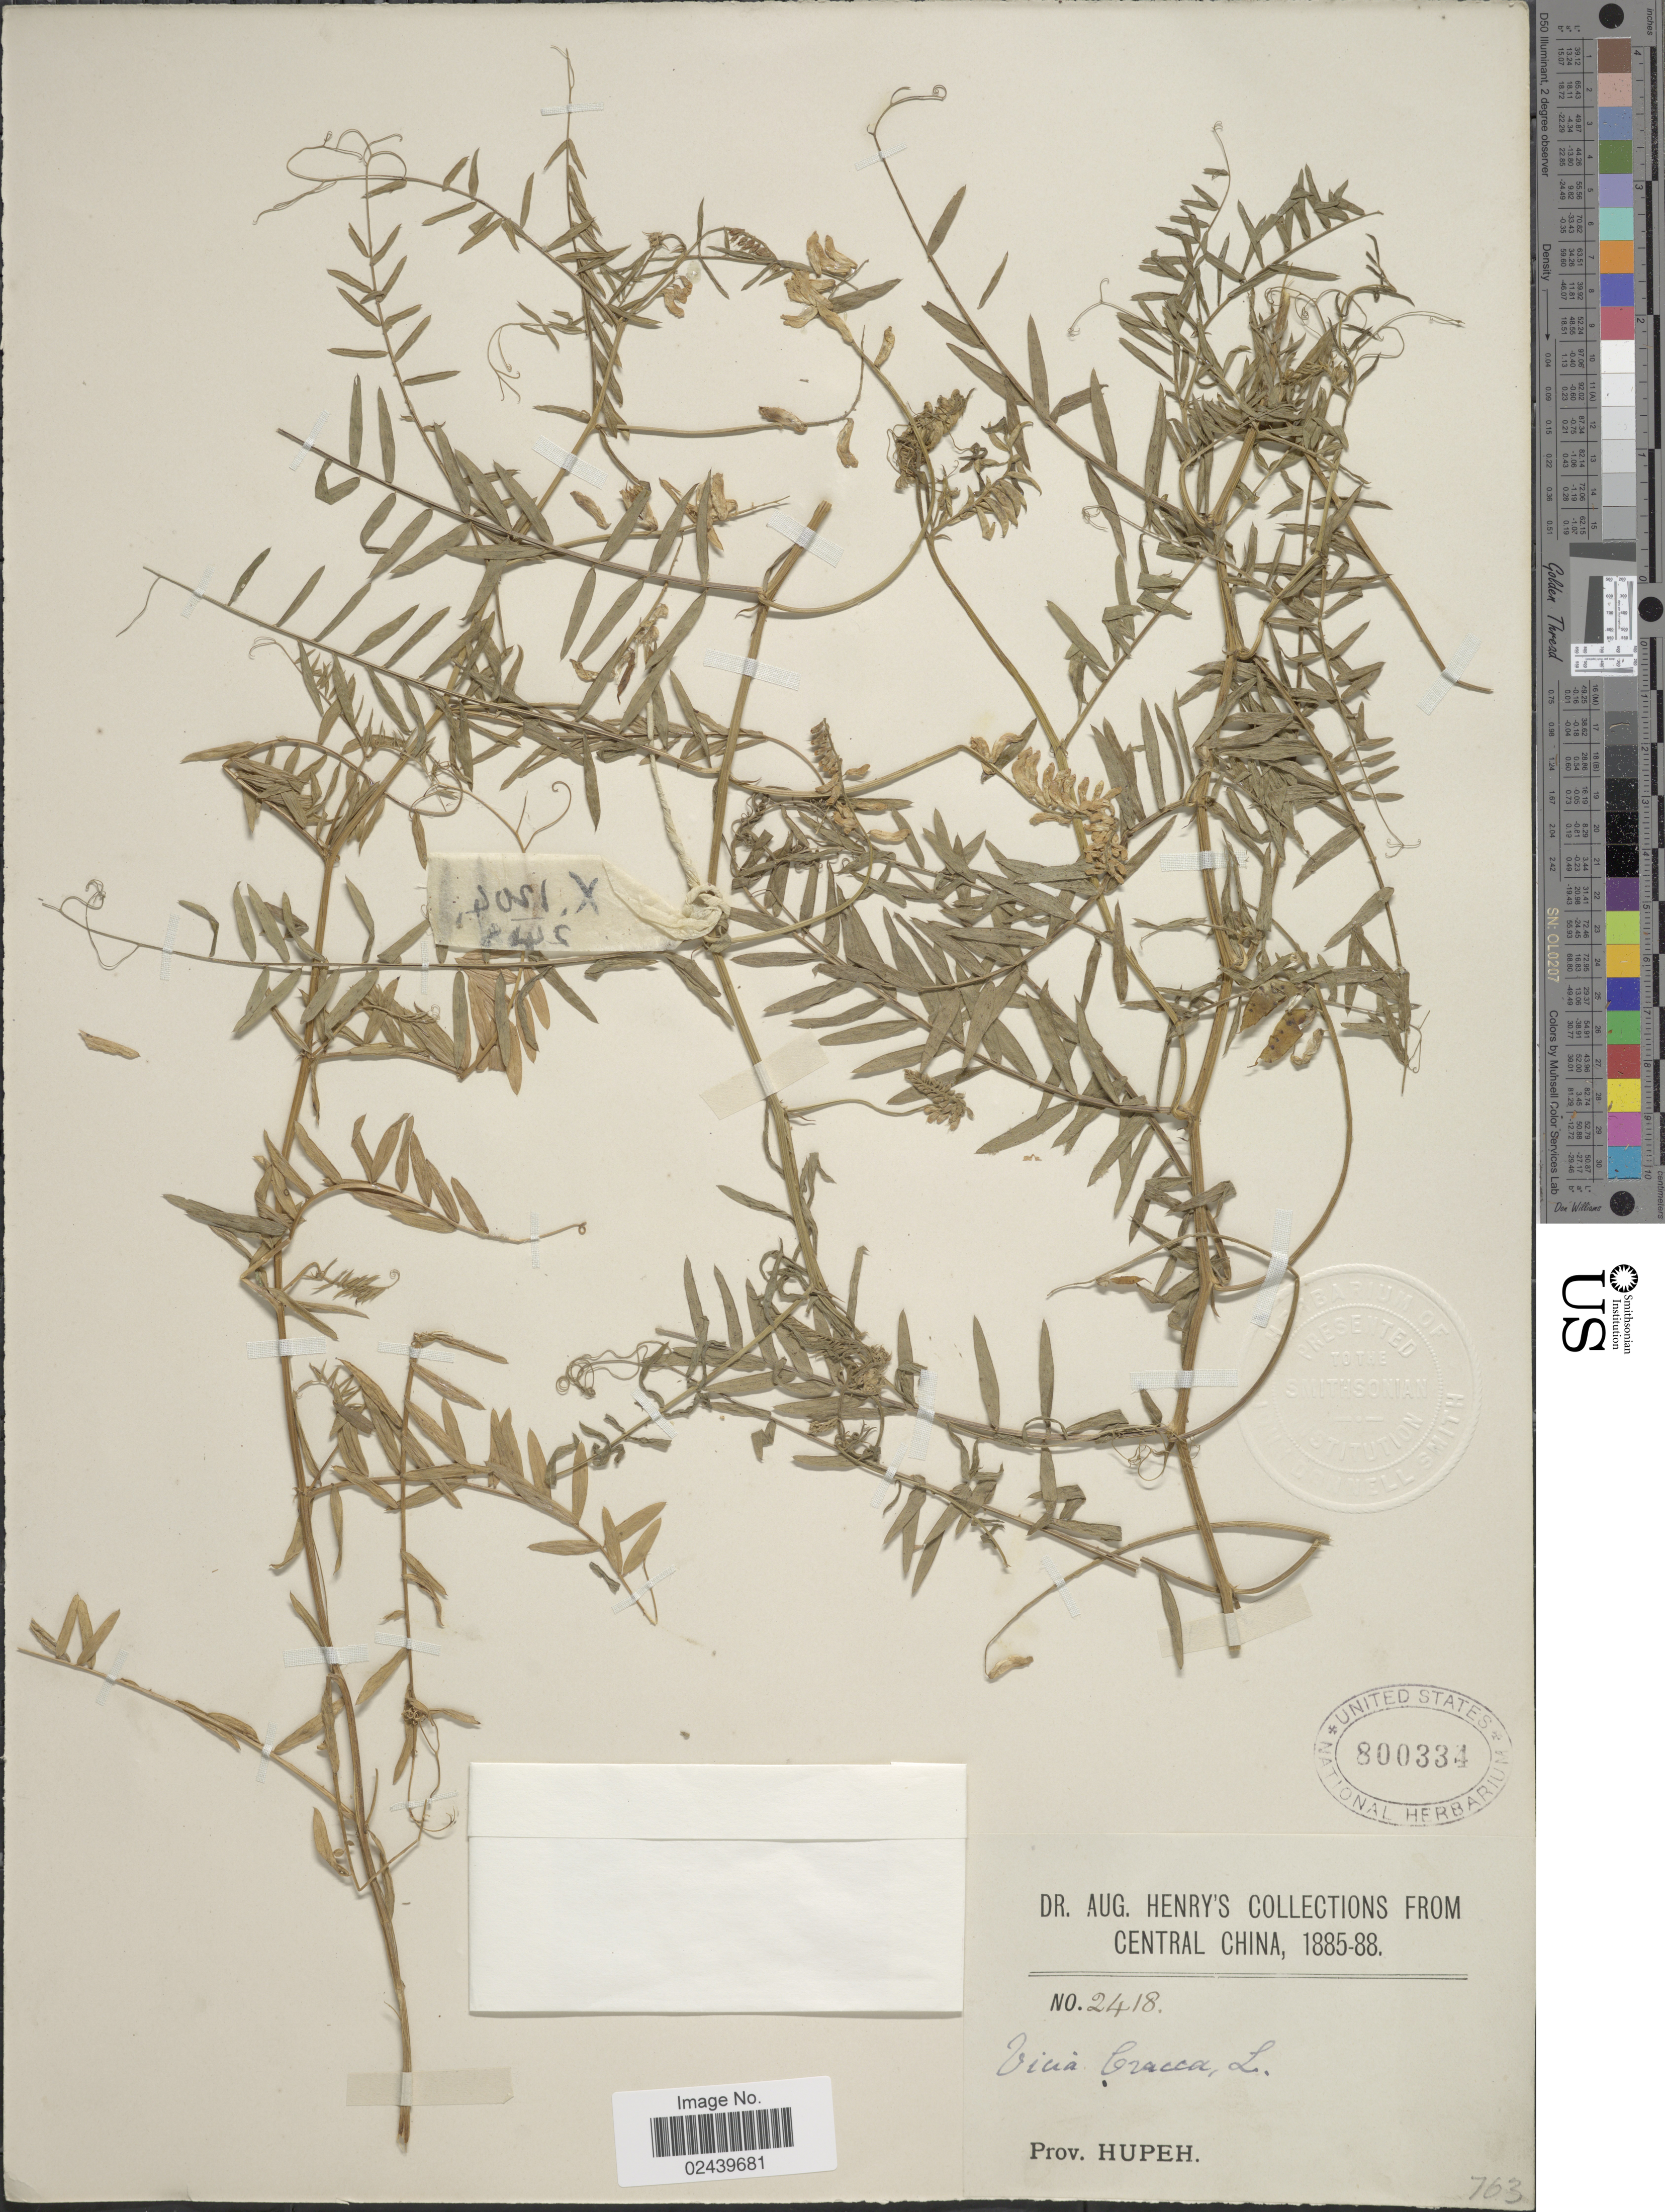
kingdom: Plantae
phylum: Tracheophyta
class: Magnoliopsida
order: Fabales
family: Fabaceae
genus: Vicia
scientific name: Vicia cracca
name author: L.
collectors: A. Henry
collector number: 2418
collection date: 1885/1888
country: China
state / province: Hubei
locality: Central China. Prov. Hupeh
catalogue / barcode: US 800334